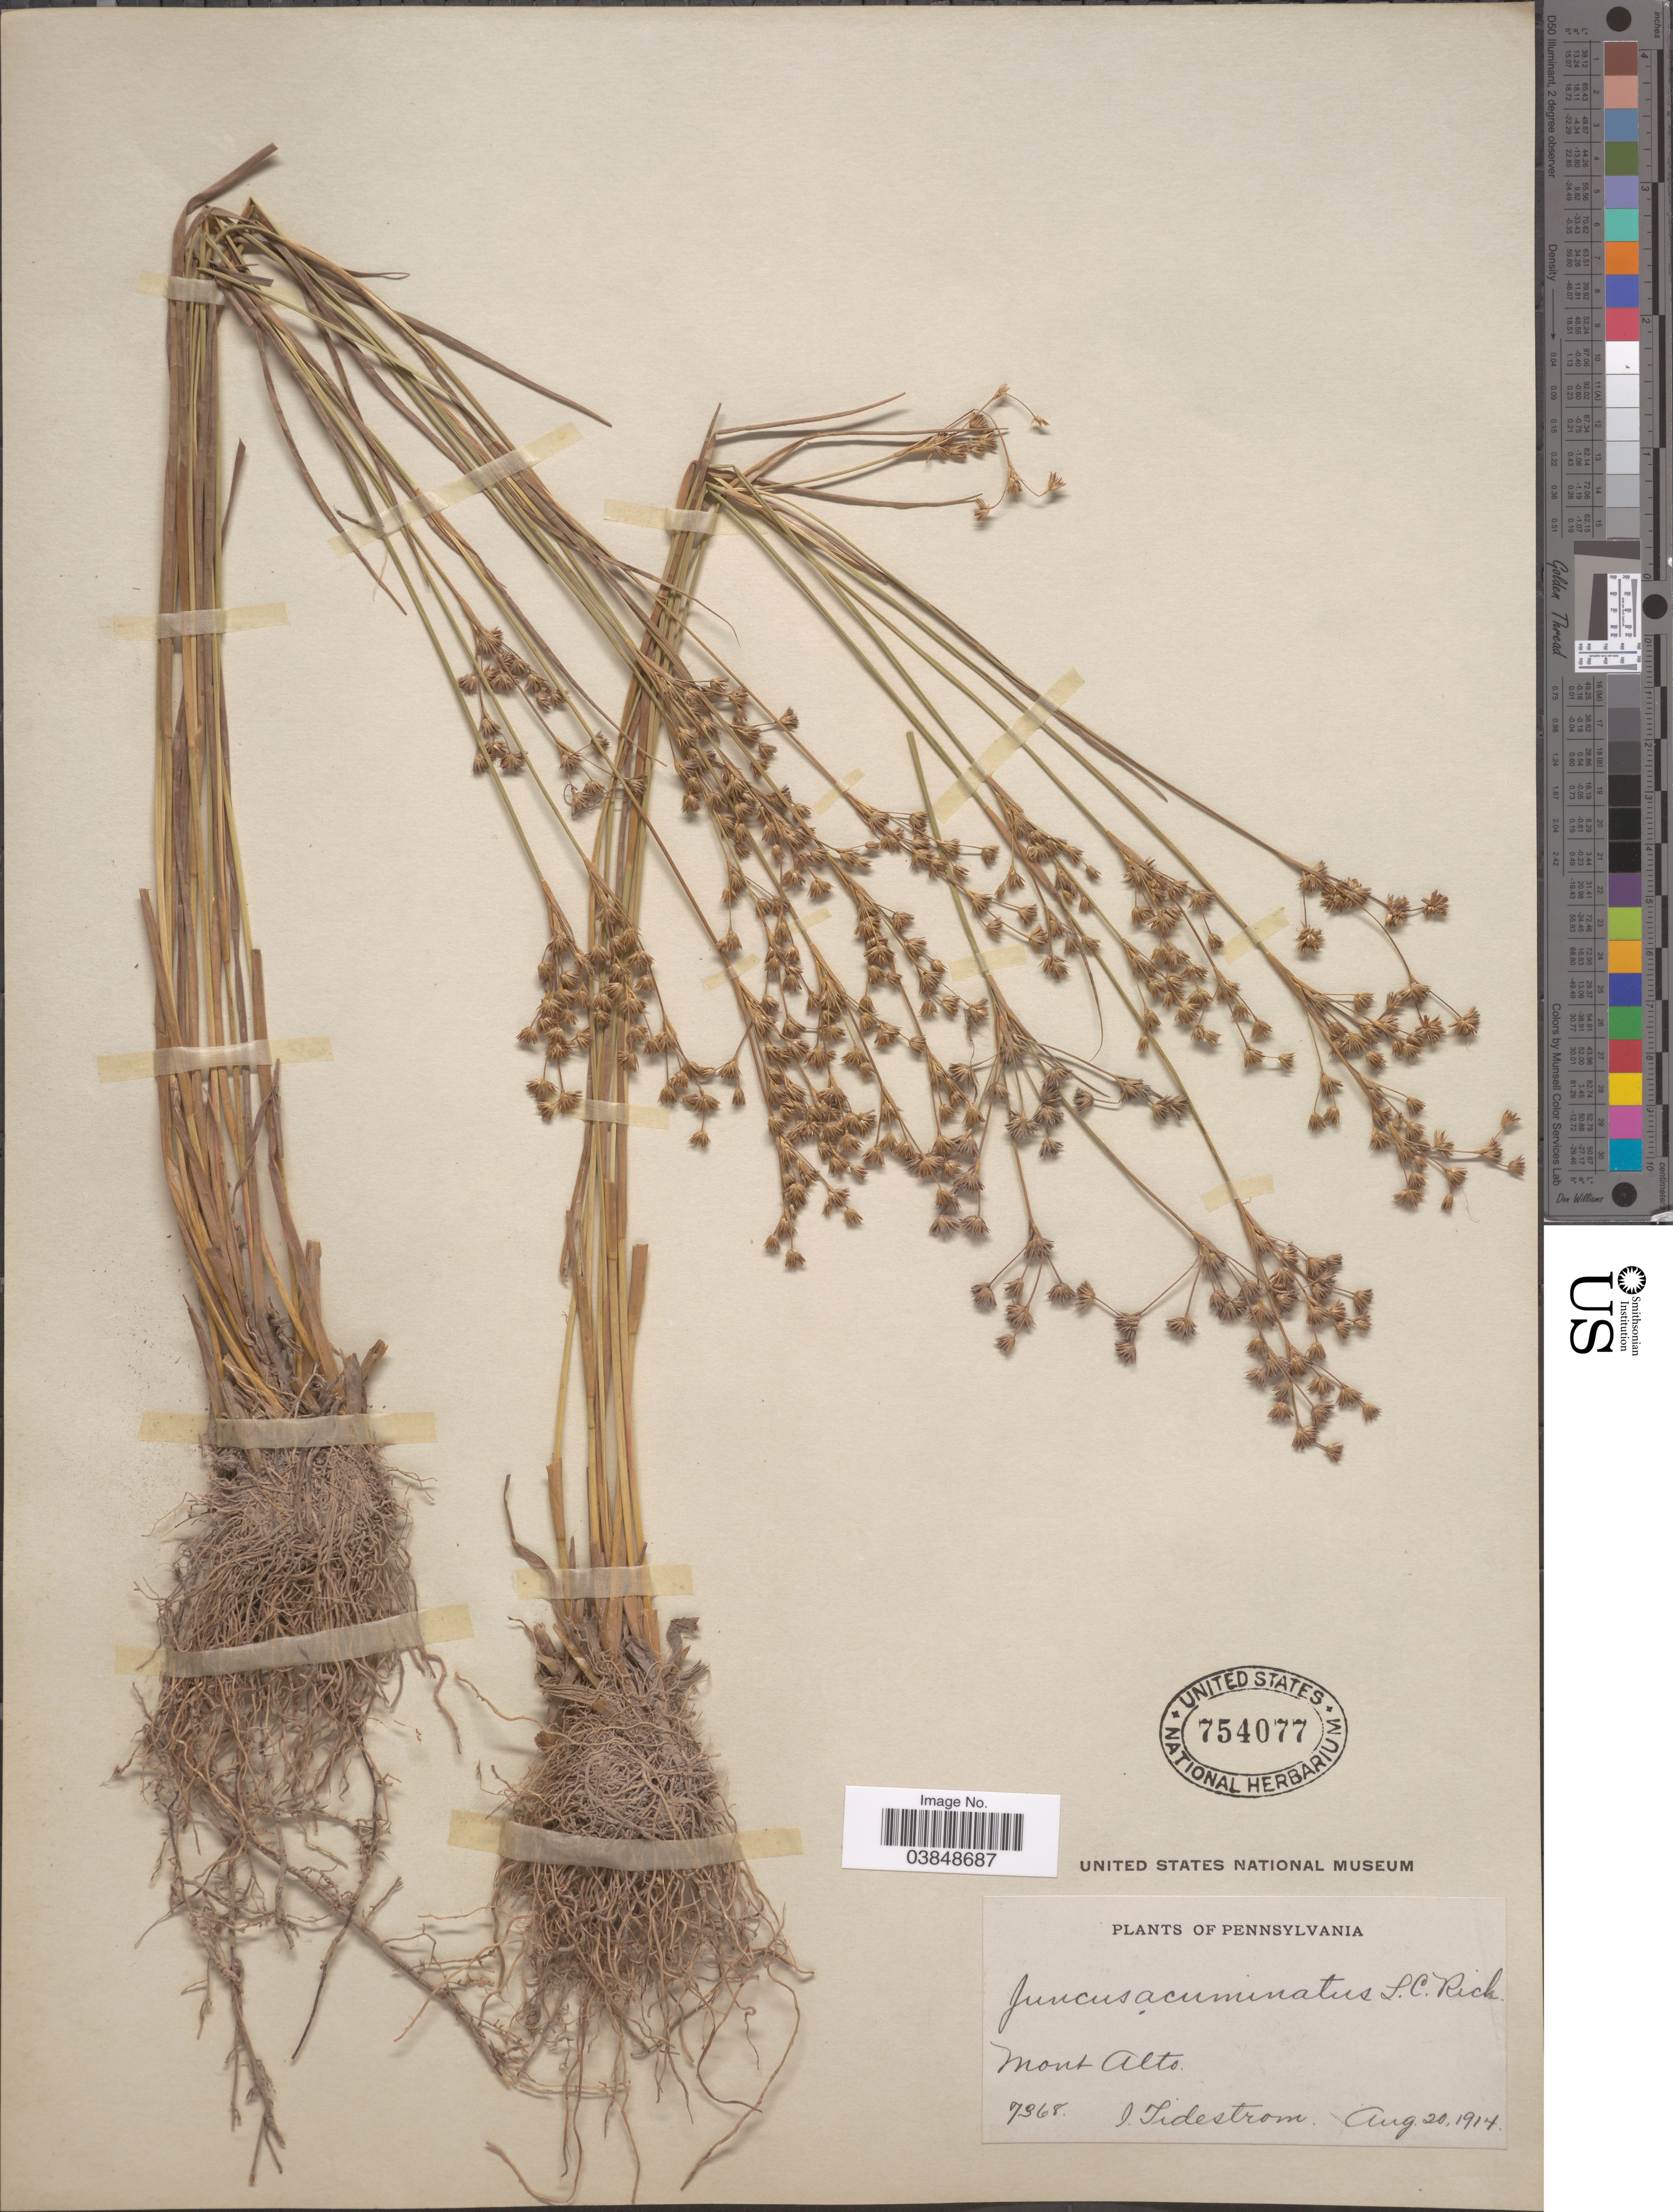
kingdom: Plantae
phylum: Tracheophyta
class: Liliopsida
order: Poales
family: Juncaceae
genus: Juncus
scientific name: Juncus acuminatus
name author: Michx.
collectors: I. Tidestorm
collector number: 7368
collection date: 1914-08-20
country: United States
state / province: Pennsylvania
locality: Mont Alto.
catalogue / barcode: US 754077